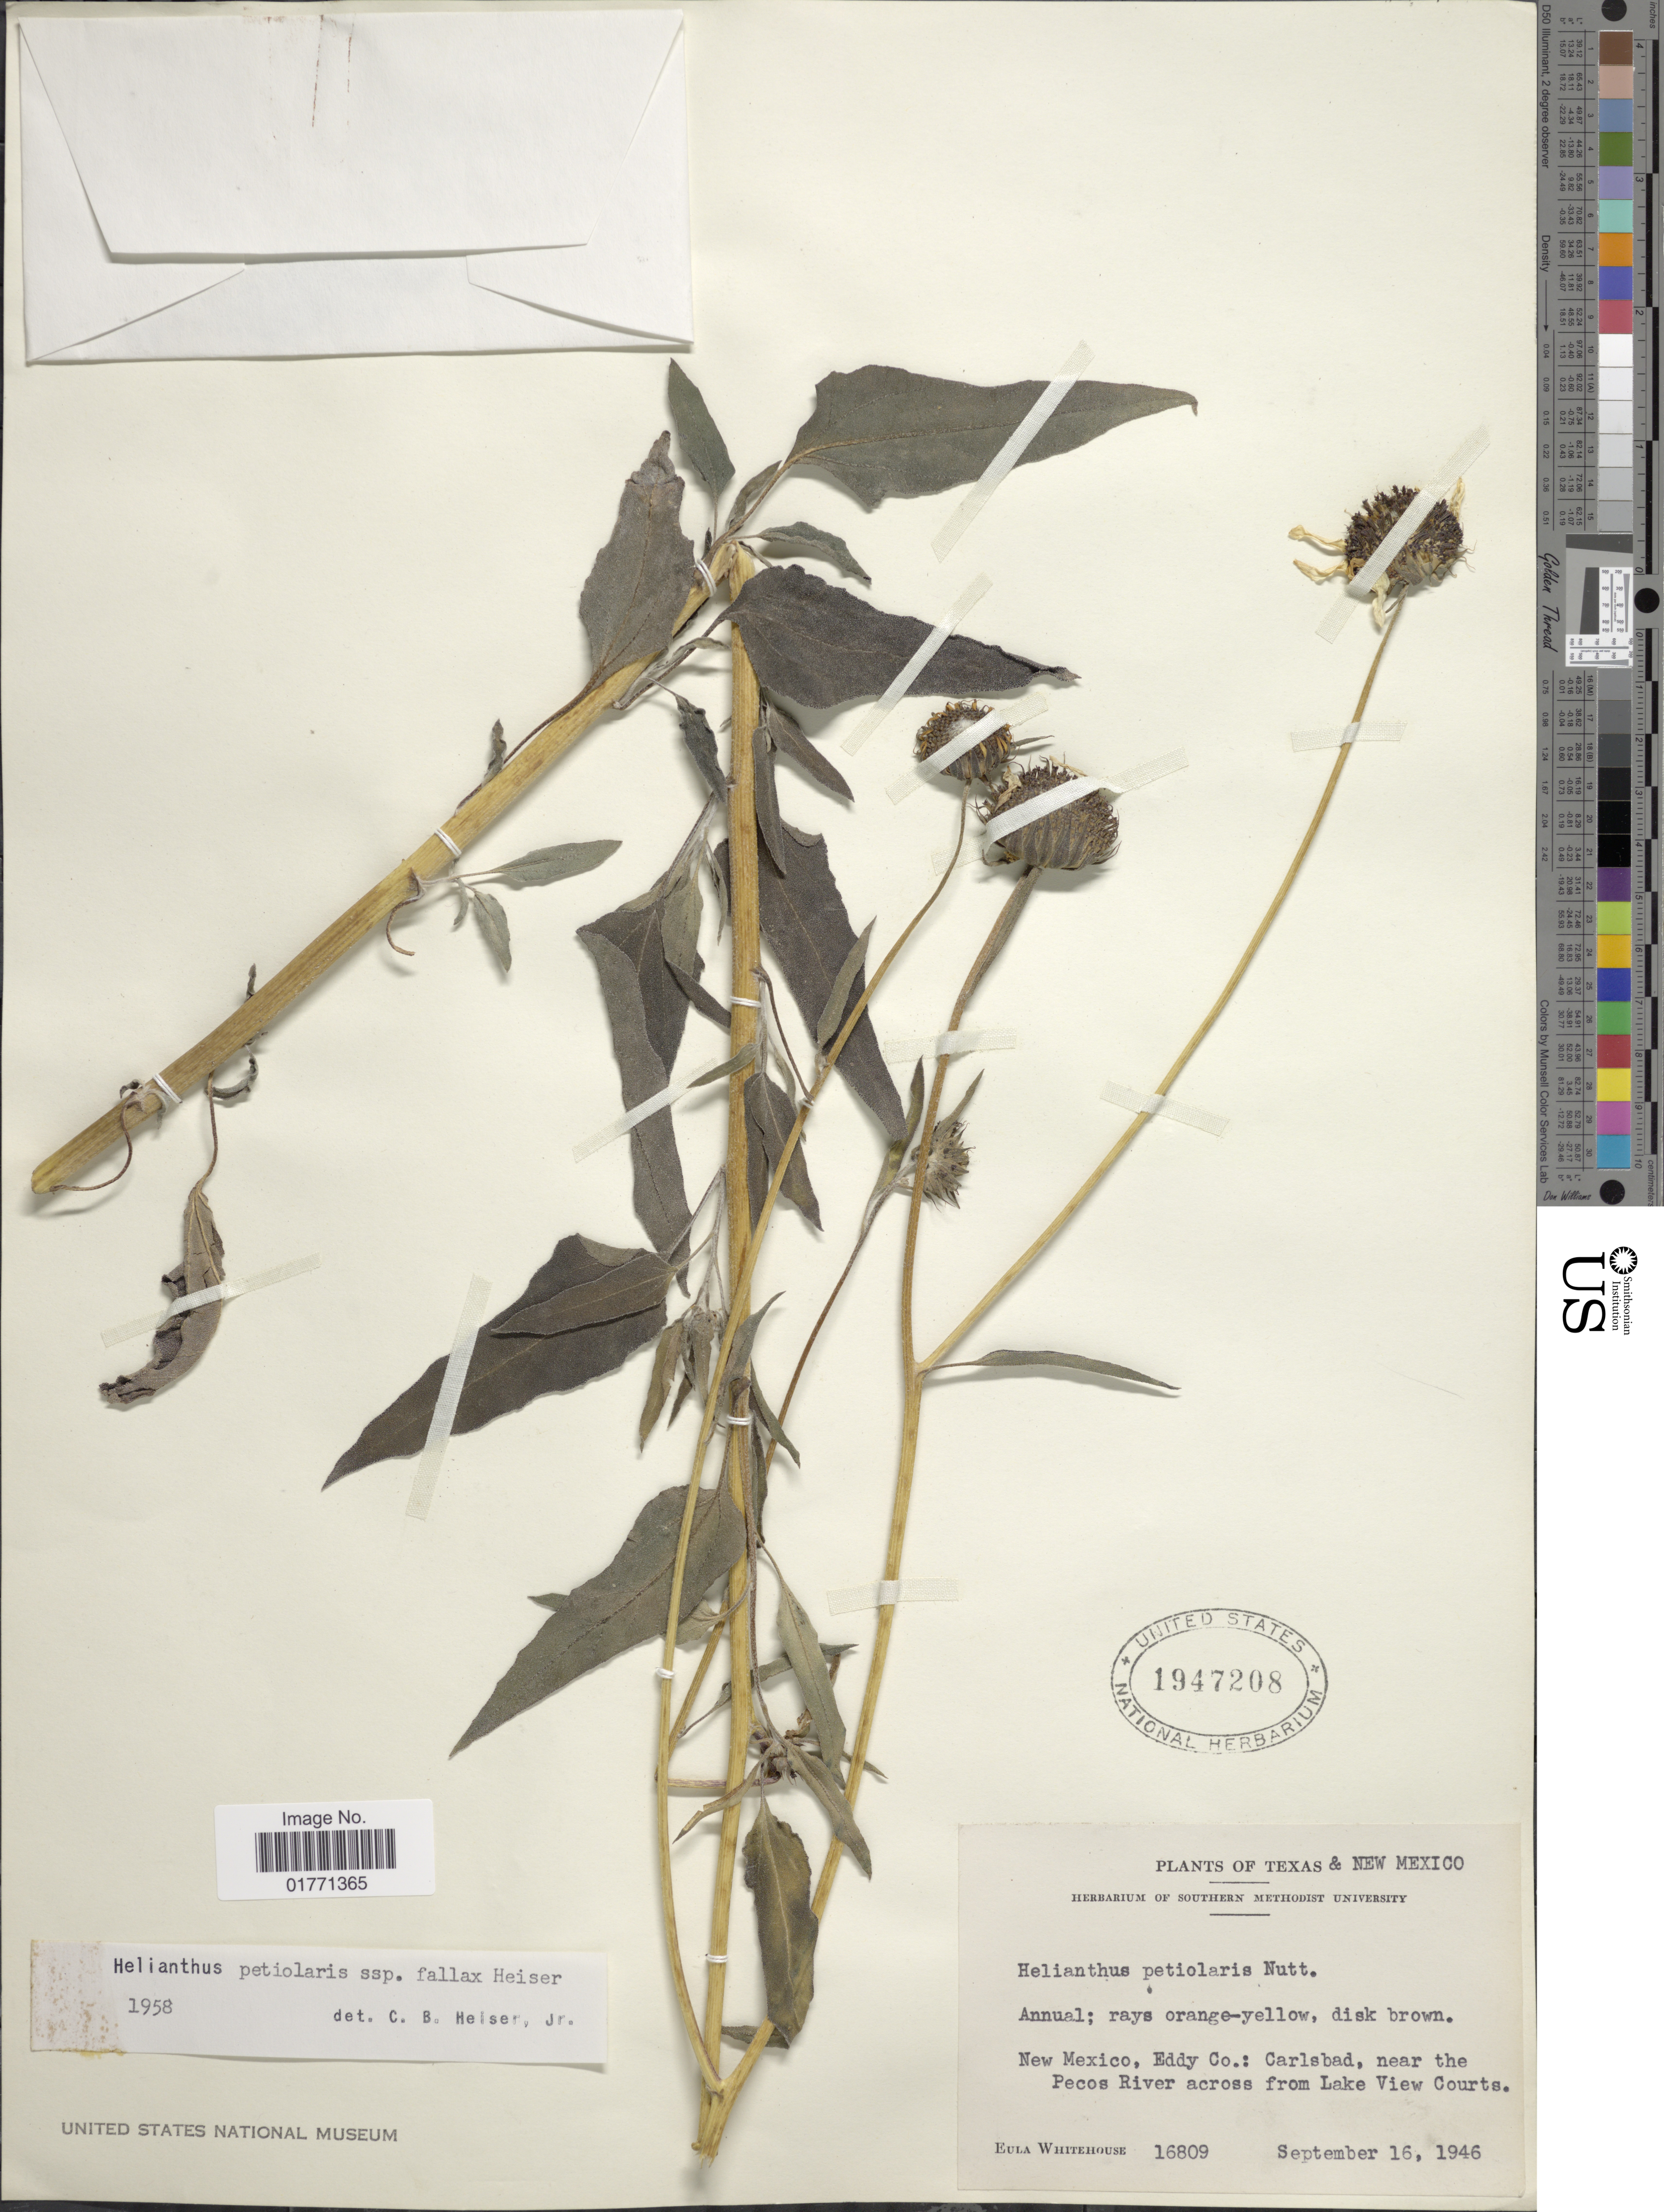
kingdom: Plantae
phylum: Tracheophyta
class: Magnoliopsida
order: Asterales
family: Asteraceae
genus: Helianthus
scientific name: Helianthus petiolaris subsp. fallax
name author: Heiser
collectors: E. Whitehouse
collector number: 16809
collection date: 1946-09-16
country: United States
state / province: New Mexico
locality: Eddy Co.: Carlsbad, near the Pecos River across from Lake View Courts.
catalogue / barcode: US 1947208